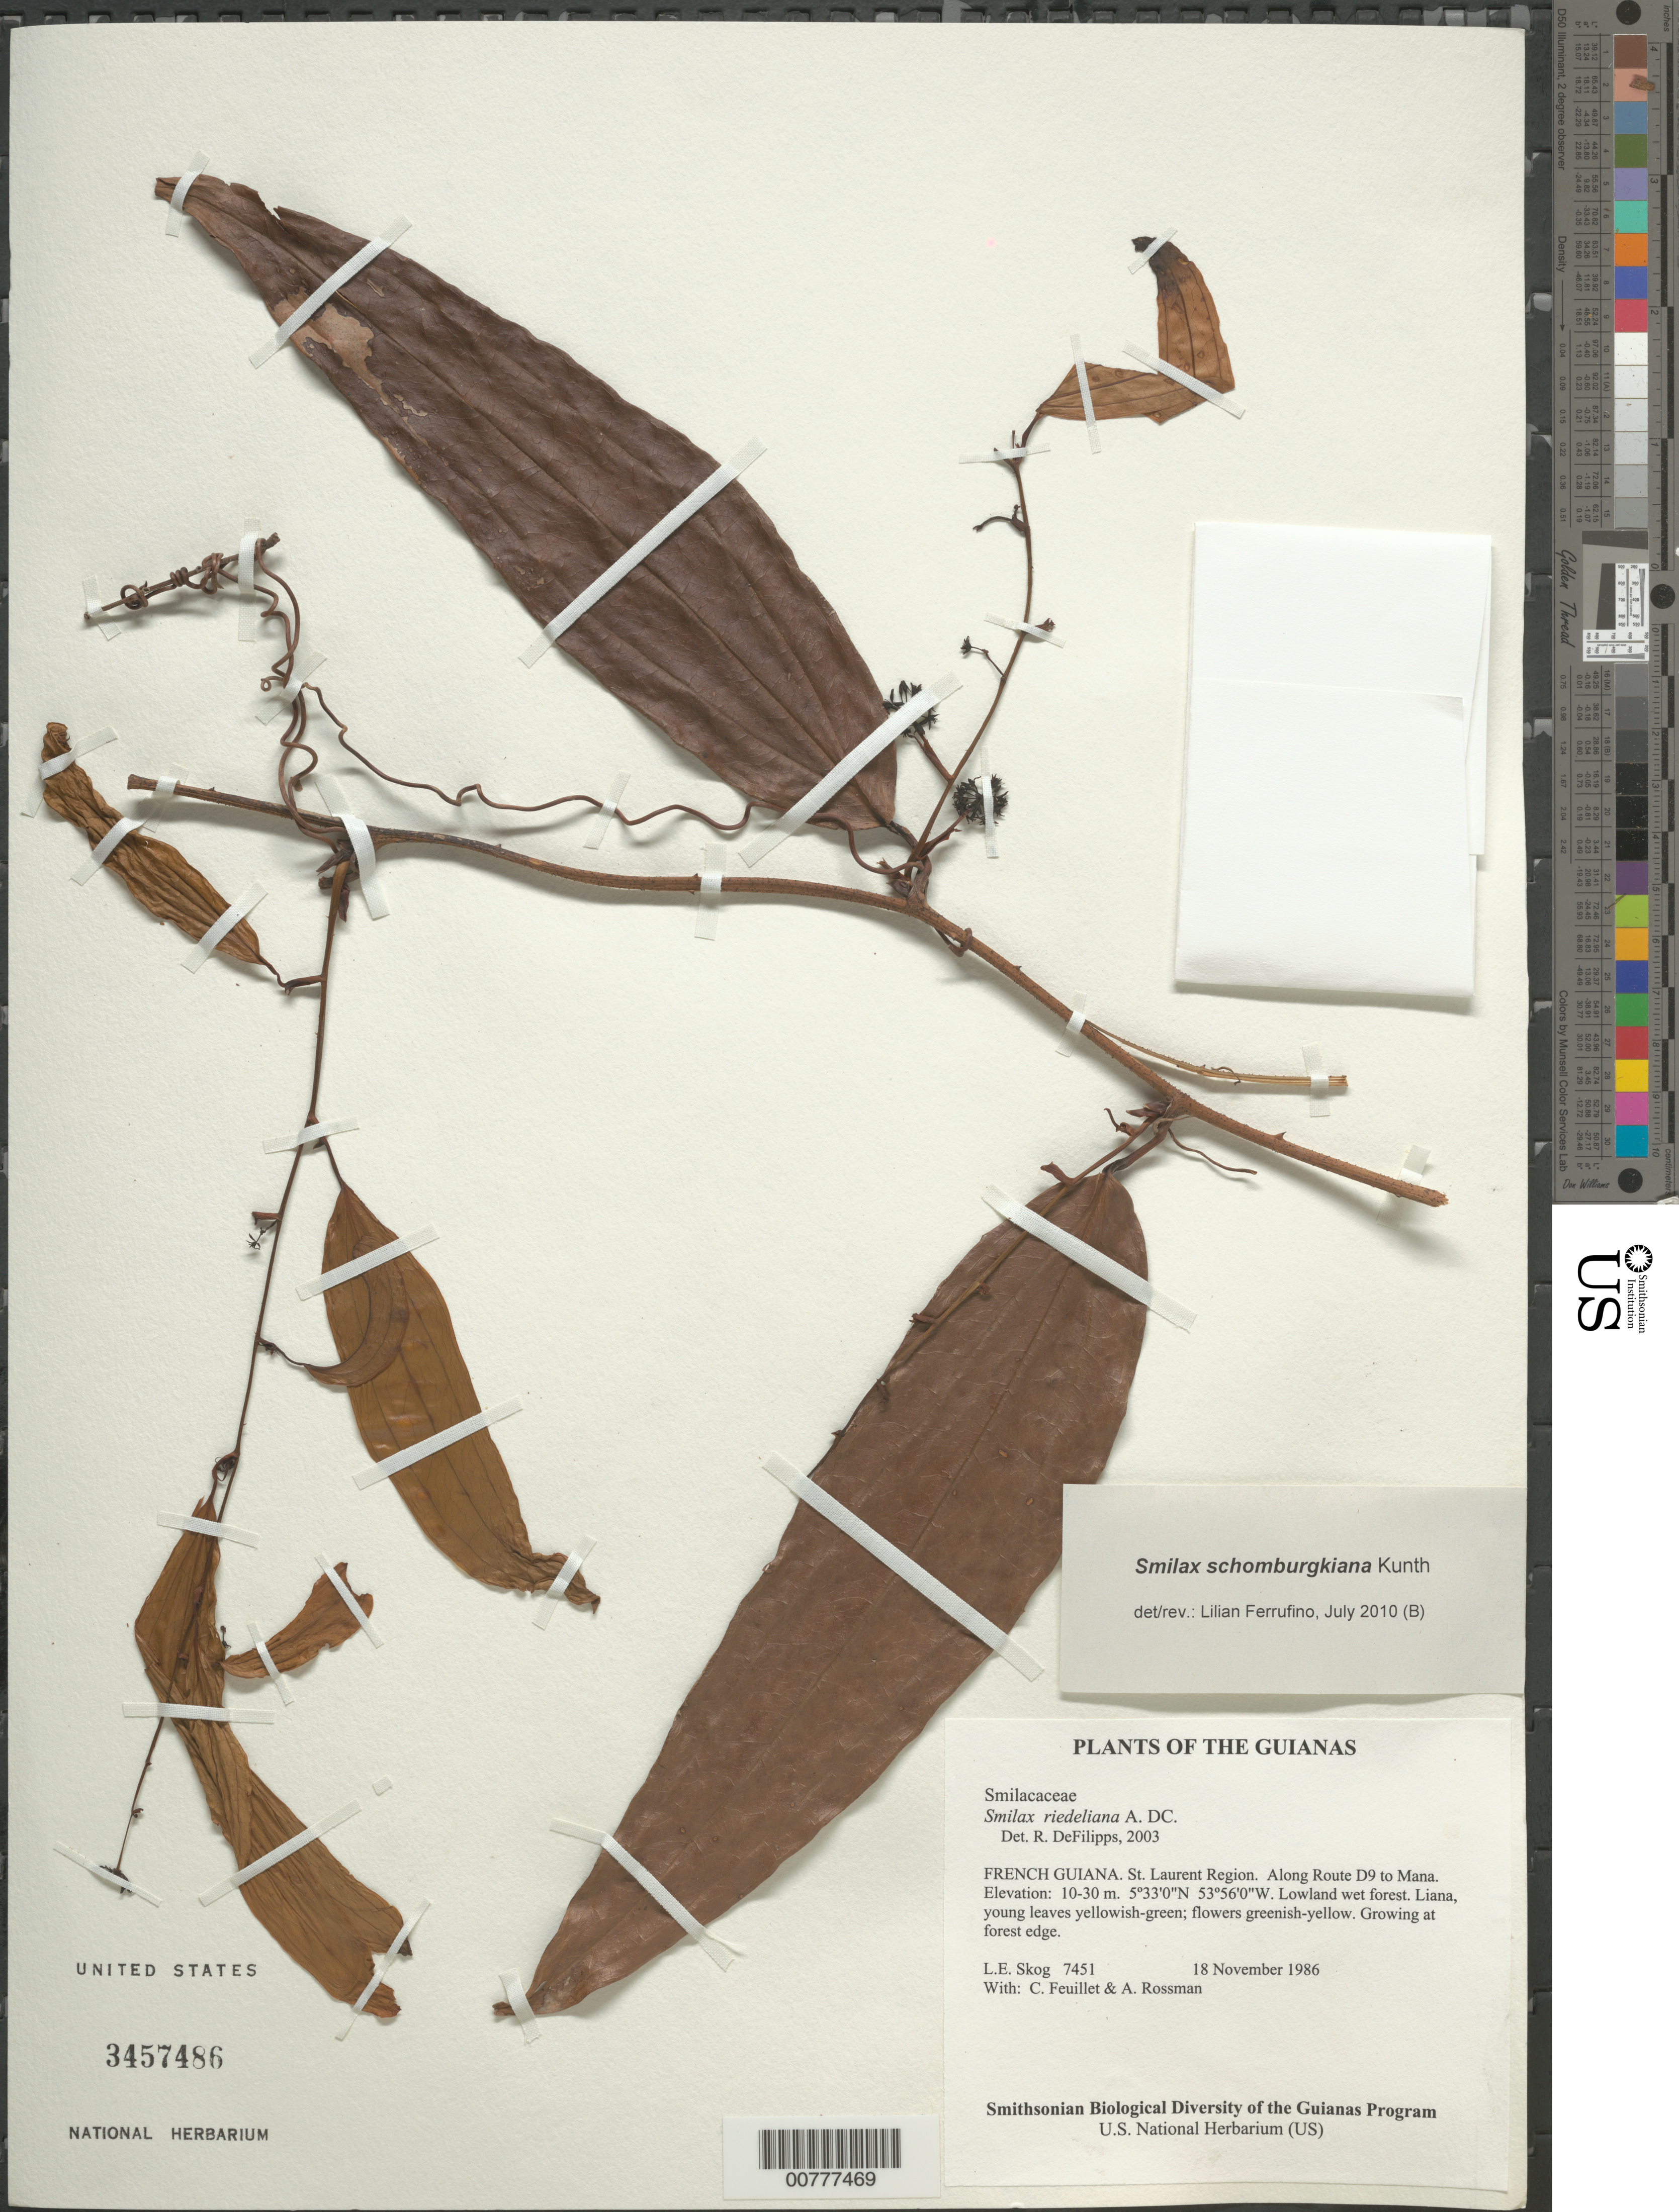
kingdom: Plantae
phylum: Tracheophyta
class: Liliopsida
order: Liliales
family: Smilacaceae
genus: Smilax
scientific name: Smilax schomburgkiana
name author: Kunth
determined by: Ferrufino, L., (USJ), Herbario Universidad de Costa Rica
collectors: L. E. Skog, C. Feuillet & A. Rossman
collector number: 7451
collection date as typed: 18 November 1986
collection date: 1986-11-18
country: French Guiana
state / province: Saint-Laurent-du-Maroni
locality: Along Route D9 to Mana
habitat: Lowland wet forest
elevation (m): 10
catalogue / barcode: US 3457486